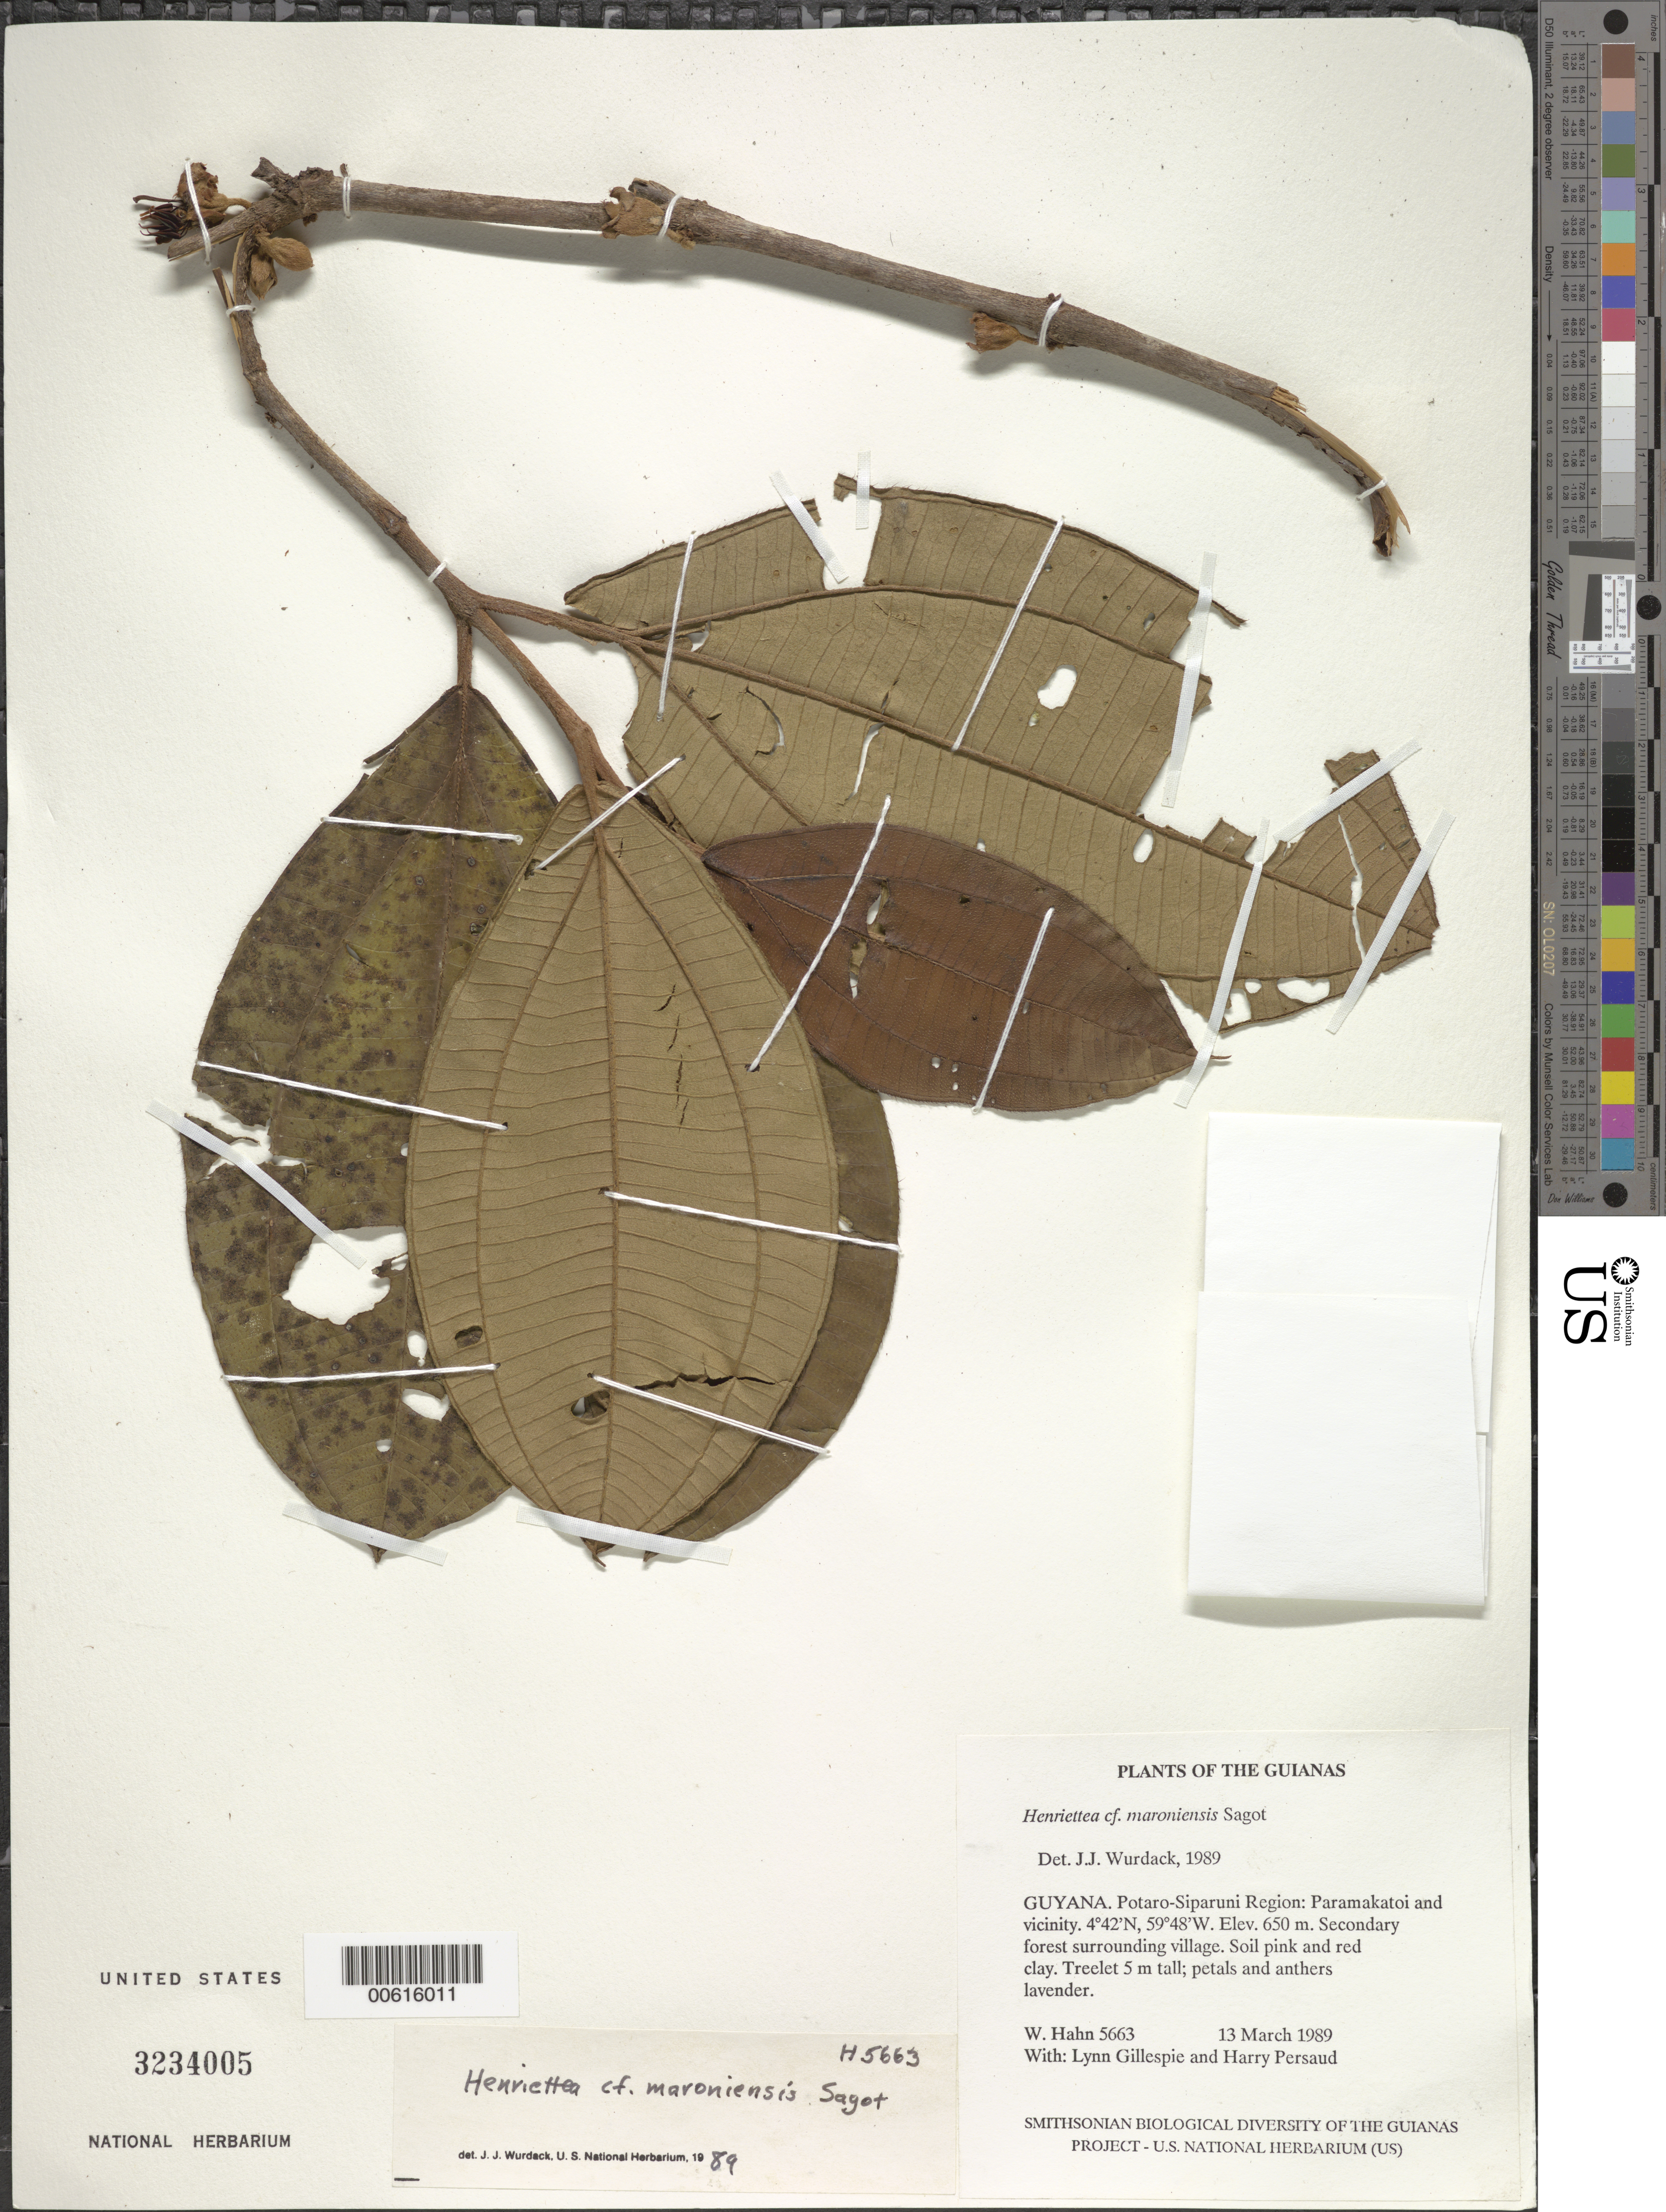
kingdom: Plantae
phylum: Tracheophyta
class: Magnoliopsida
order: Myrtales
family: Melastomataceae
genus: Henriettea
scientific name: Henriettea maroniensis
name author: Sagot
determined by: Wurdack, John J., (US), US (UNITED STATES)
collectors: W. Hahn, L. J. Gillespie & H. Persaud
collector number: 5663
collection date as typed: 13 March 1989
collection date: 1989-03-13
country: Guyana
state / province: Potaro-Siparuni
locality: Paramakatoi and vicinity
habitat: Secondary forest surrounding village. Soil pink and red clay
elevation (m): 650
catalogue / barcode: US 3234005